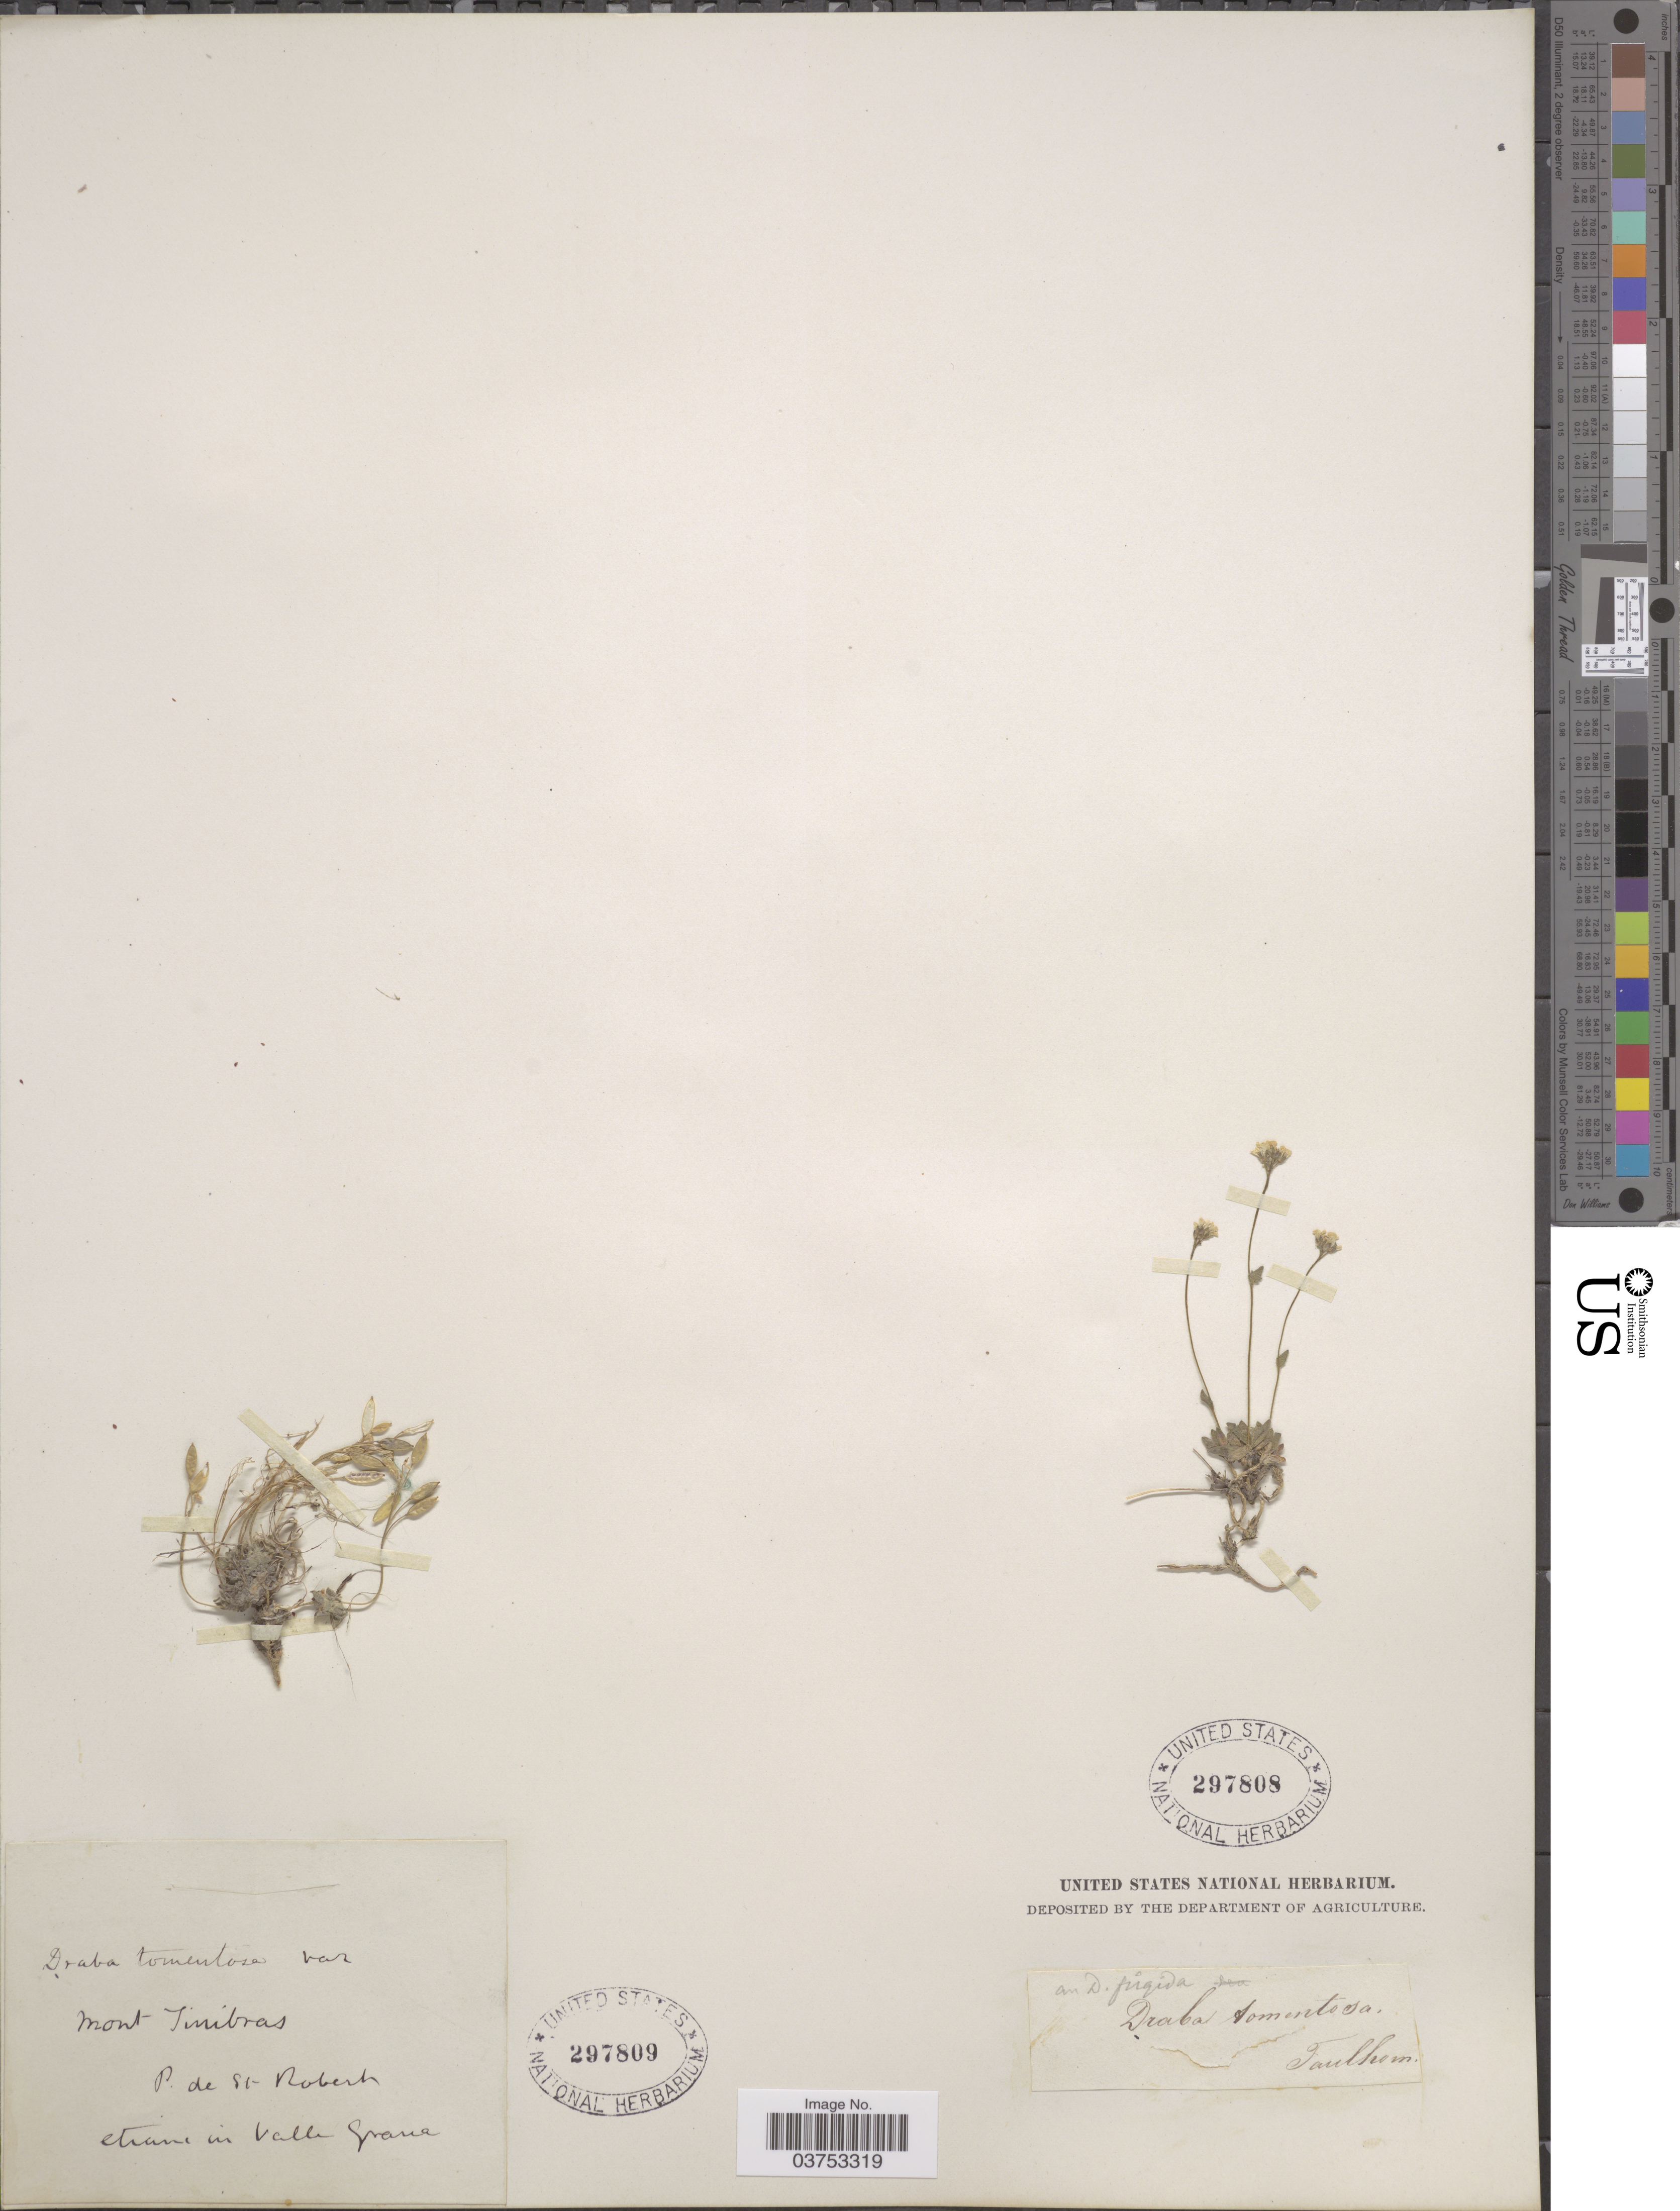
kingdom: Plantae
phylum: Tracheophyta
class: Magnoliopsida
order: Brassicales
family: Brassicaceae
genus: Draba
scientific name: Draba tomentosa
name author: Clairv.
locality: Faulhorn [unsure placement]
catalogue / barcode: US 297808-2